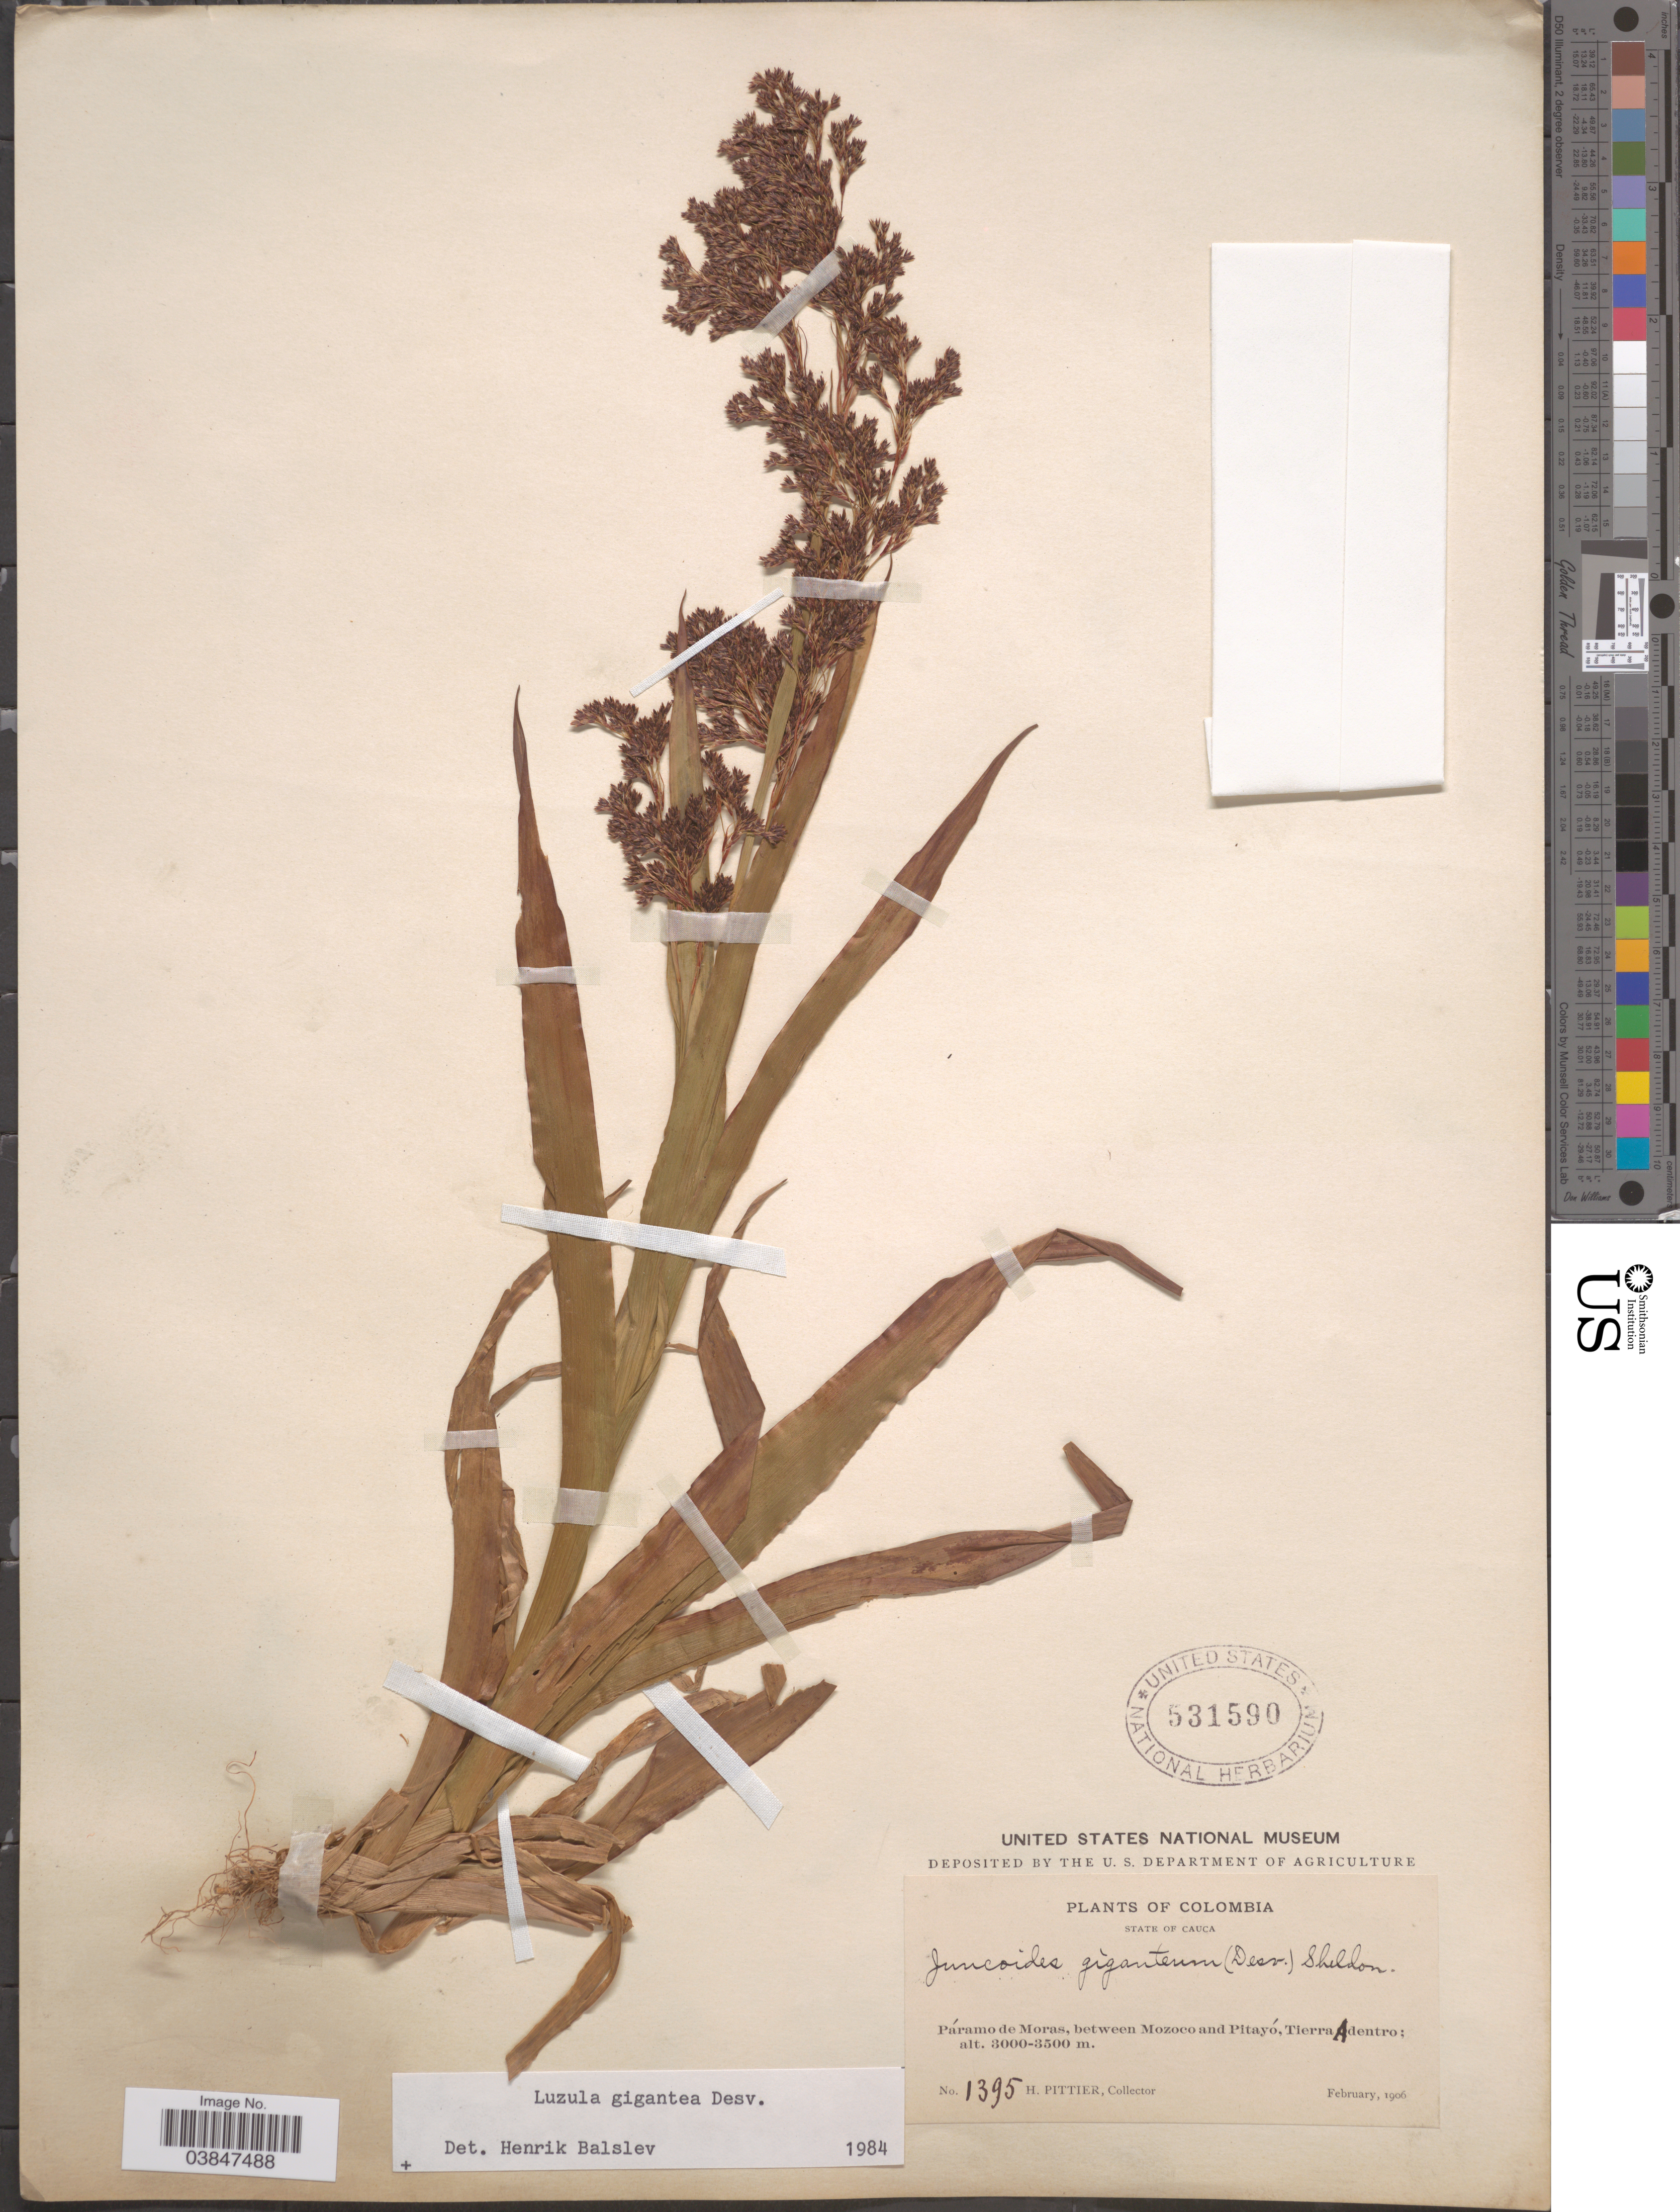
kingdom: Plantae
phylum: Tracheophyta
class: Liliopsida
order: Poales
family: Juncaceae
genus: Luzula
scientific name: Luzula gigantea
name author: Desv.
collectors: H. F. Pittier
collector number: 1395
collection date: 1906-02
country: Colombia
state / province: Cauca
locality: Páramo de Moras, between Mozoco and Pitayó, Tierra Adentro.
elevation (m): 3000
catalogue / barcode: US 531590